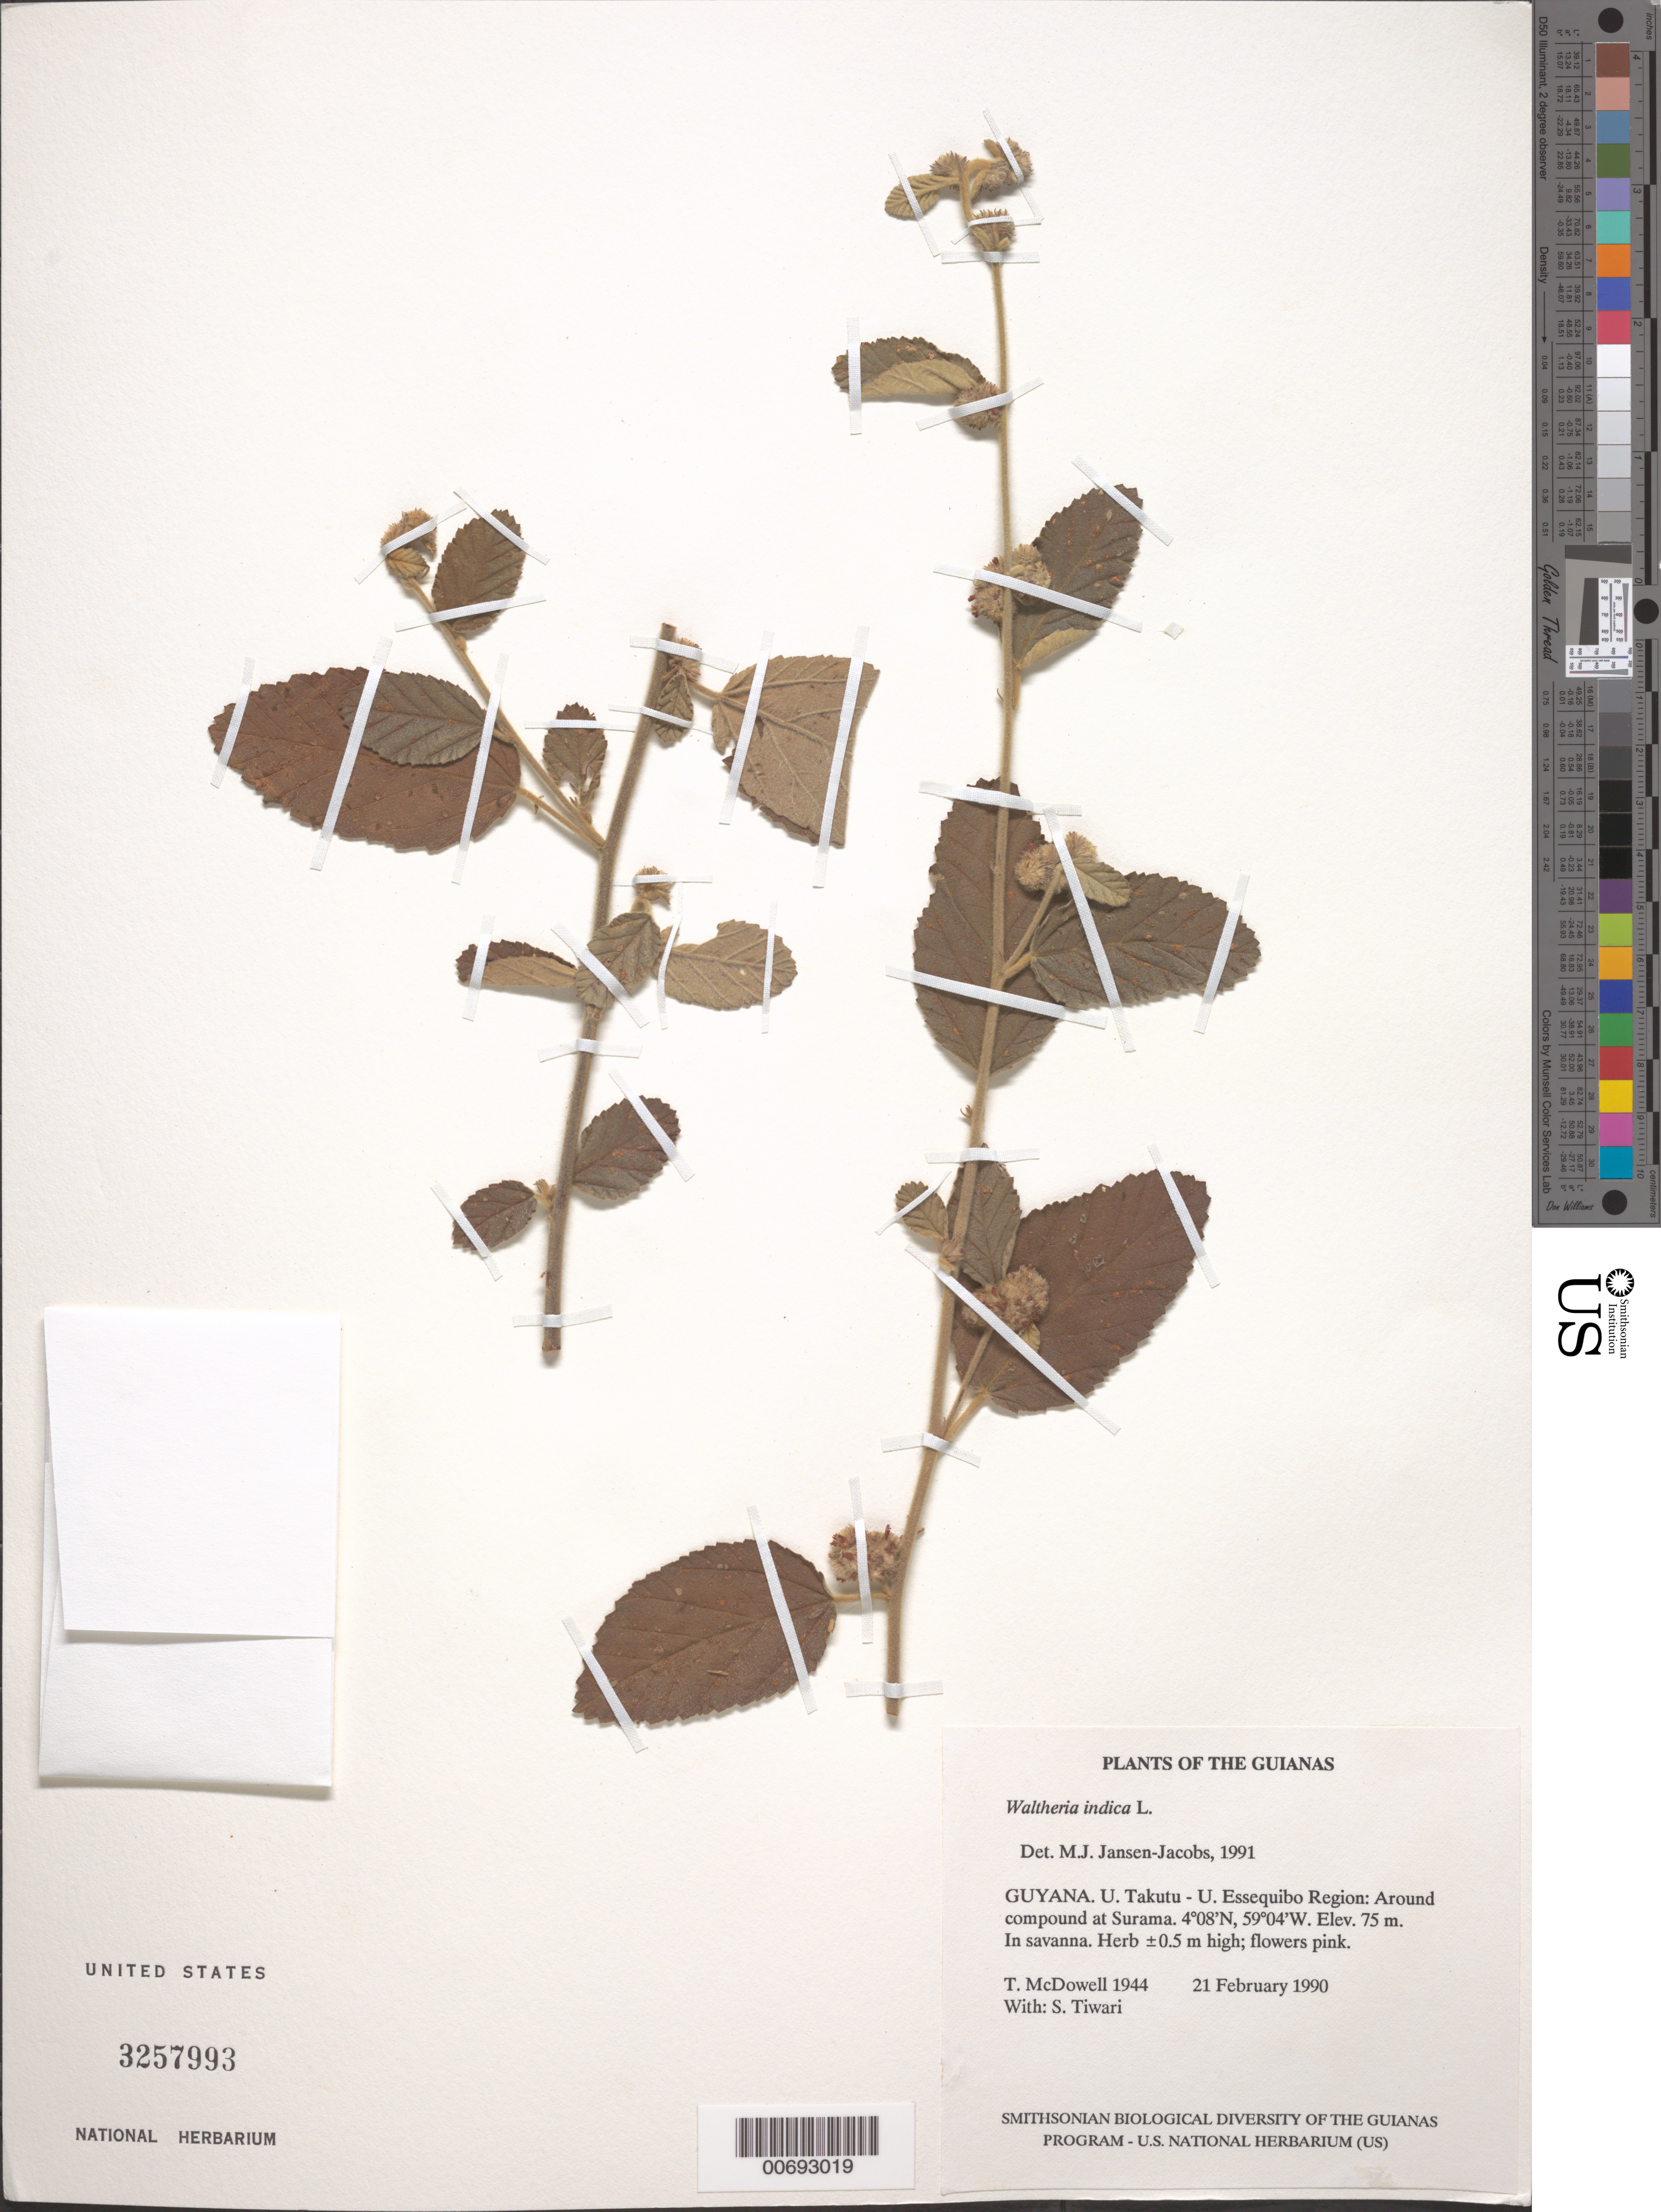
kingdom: Plantae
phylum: Tracheophyta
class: Magnoliopsida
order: Malvales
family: Malvaceae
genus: Waltheria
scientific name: Waltheria indica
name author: L.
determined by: Jansen-Jacobs, M. J., (U), Nationaal Herbarium Nederland, Utrecht University branch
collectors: T. McDowell & S. Tiwari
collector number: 1944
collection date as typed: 21 February 1990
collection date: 1990-02-21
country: Guyana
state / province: U. Takutu-U. Essequibo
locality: Around compound at Surama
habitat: In savanna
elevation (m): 75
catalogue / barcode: US 3257993